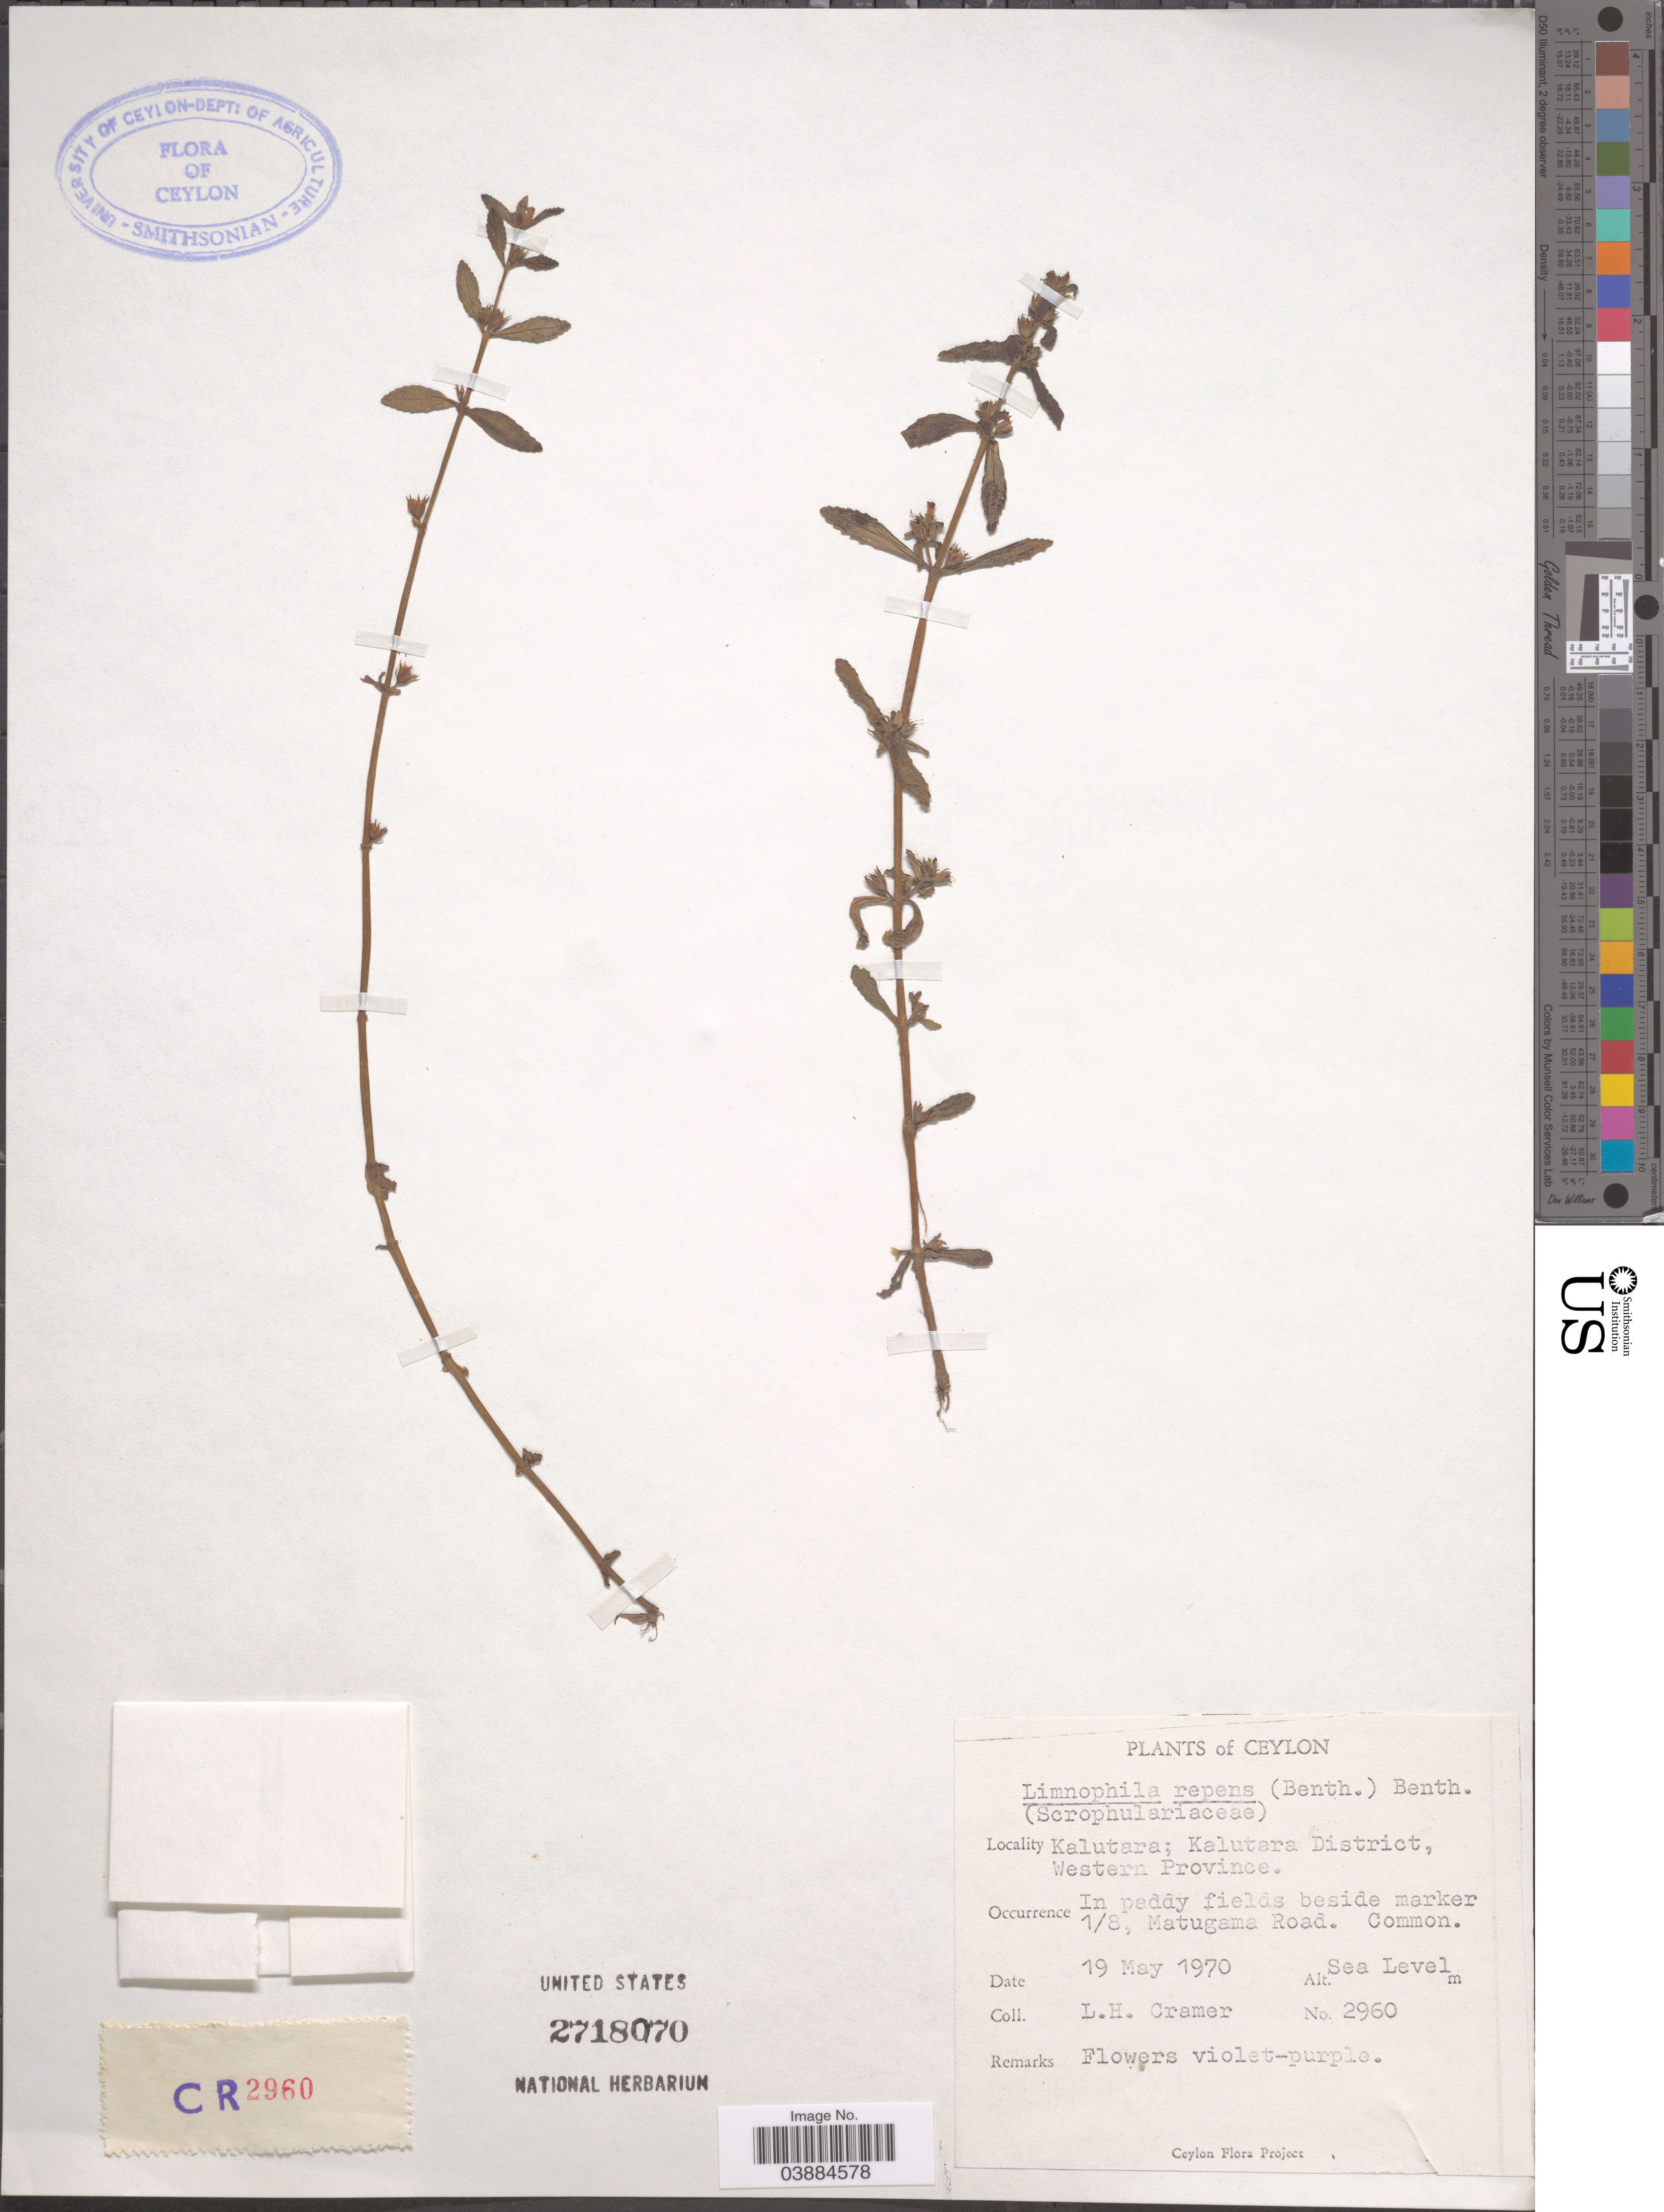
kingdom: Plantae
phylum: Tracheophyta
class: Magnoliopsida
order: Lamiales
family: Plantaginaceae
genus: Limnophila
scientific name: Limnophila repens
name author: (Benth.) Benth.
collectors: L. H. Cramer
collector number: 2960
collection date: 1970-05-19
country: Sri Lanka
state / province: Western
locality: Ceylon. Kalutara; Kalutara District. Beside marker 1/8, Matugama Road.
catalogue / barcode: US 2718070